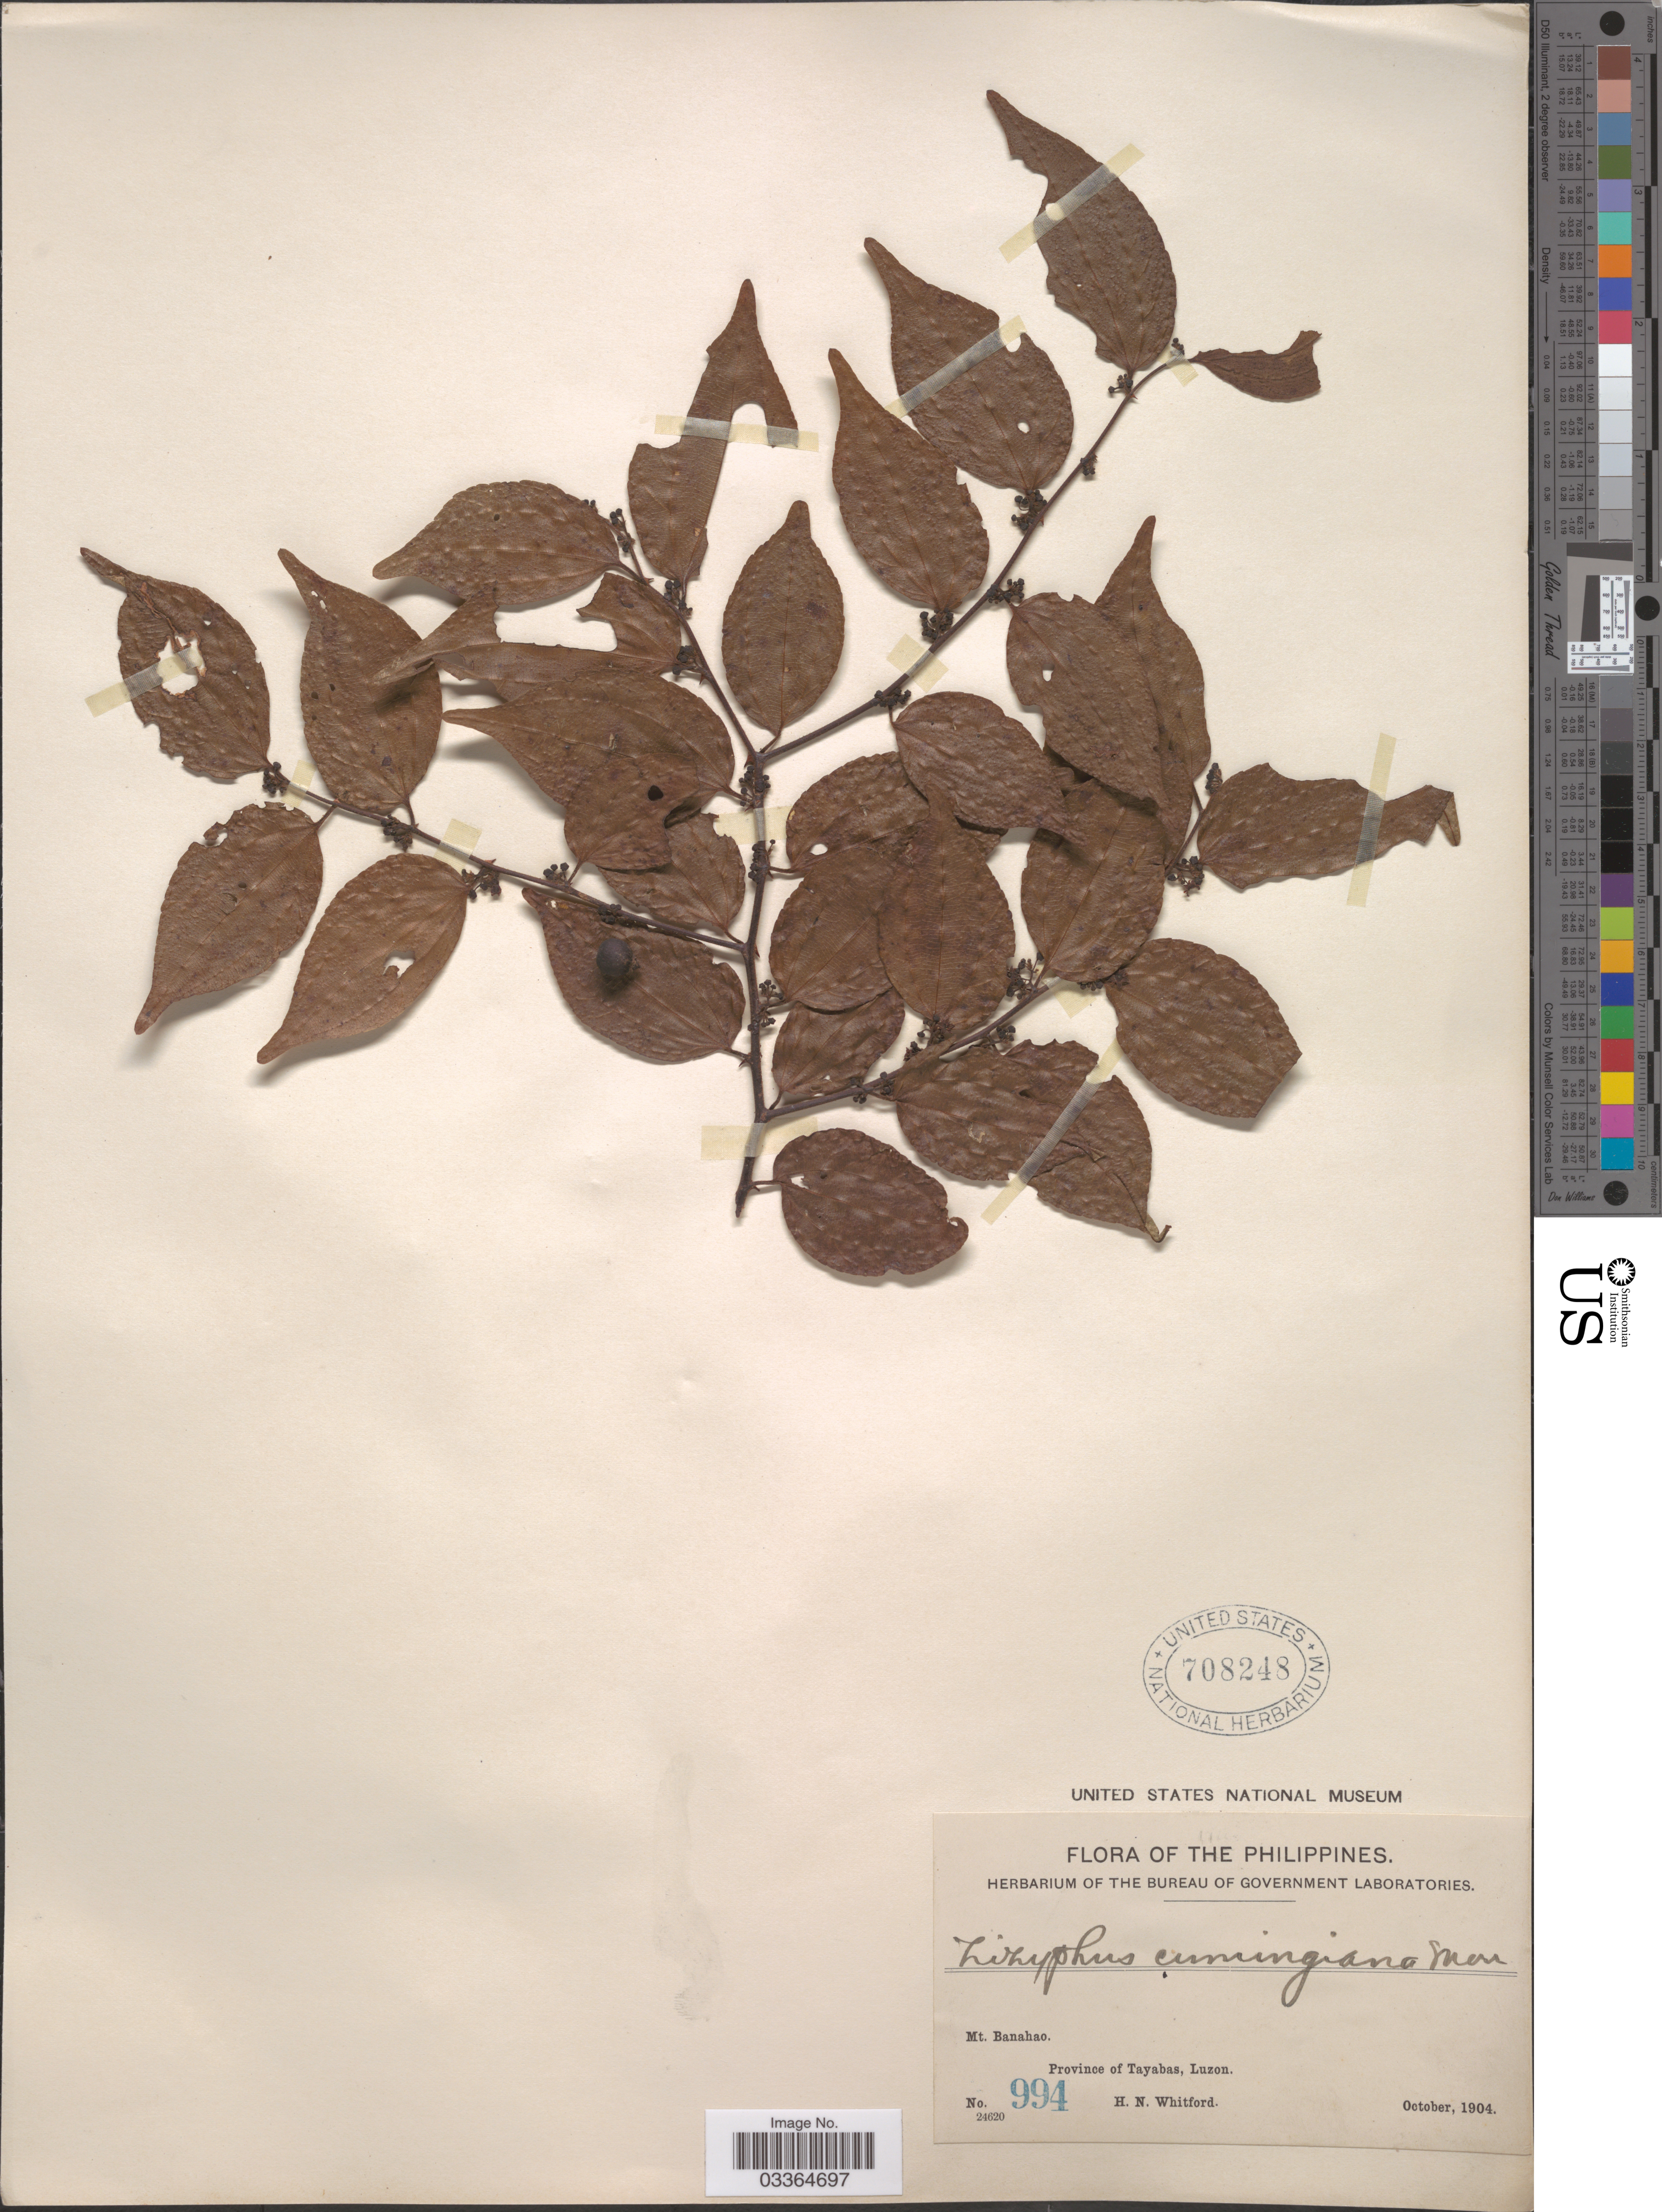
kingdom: Plantae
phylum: Tracheophyta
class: Magnoliopsida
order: Rosales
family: Rhamnaceae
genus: Ziziphus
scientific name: Ziziphus cumingiana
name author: Merr.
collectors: H. N. Whitford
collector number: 994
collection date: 1904-10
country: Philippines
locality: Mt. Banahao. Province of Tayabas, Luzon.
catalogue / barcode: US 708248